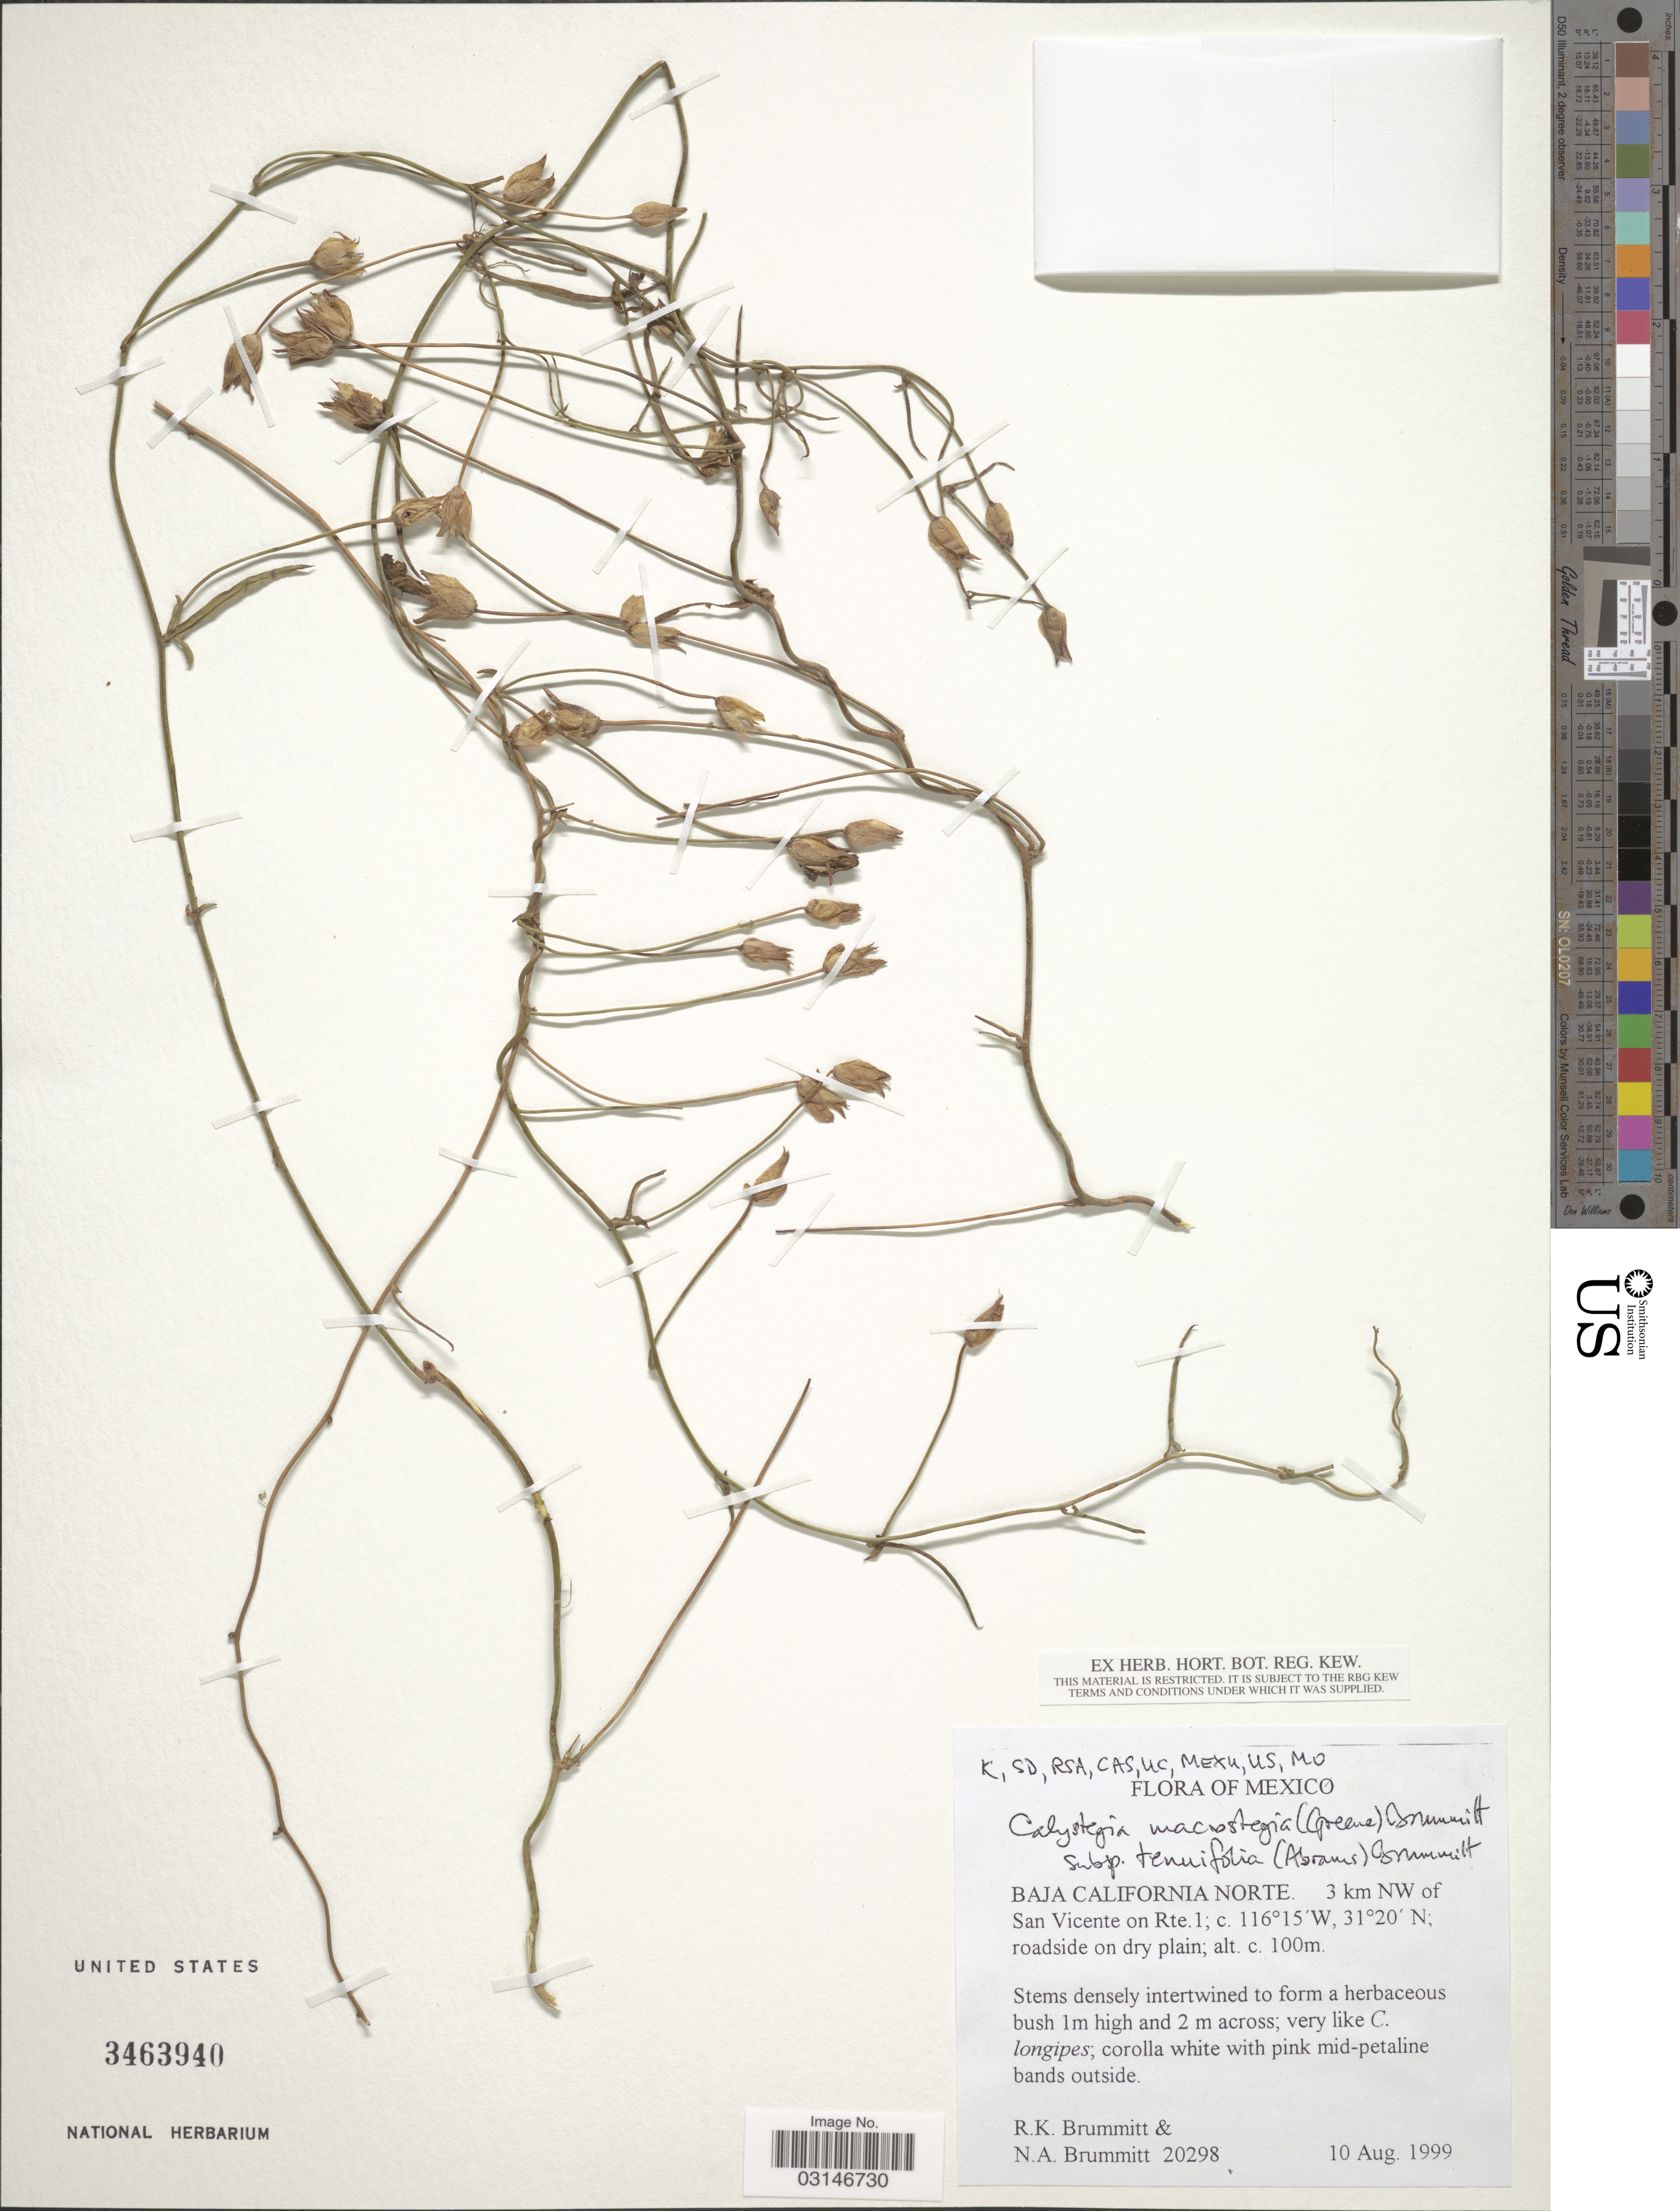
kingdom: Plantae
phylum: Tracheophyta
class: Magnoliopsida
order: Solanales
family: Convolvulaceae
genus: Calystegia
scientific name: Calystegia macrostegia subsp. tenuifolia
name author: (Abrams) Brummitt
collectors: R. K. Brummitt & N. A . Brummitt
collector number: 20298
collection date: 1999-08-10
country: Mexico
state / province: Baja California Norte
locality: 3 km NW of San Vicente on Rte. 1.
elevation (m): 100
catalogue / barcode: US 3463940